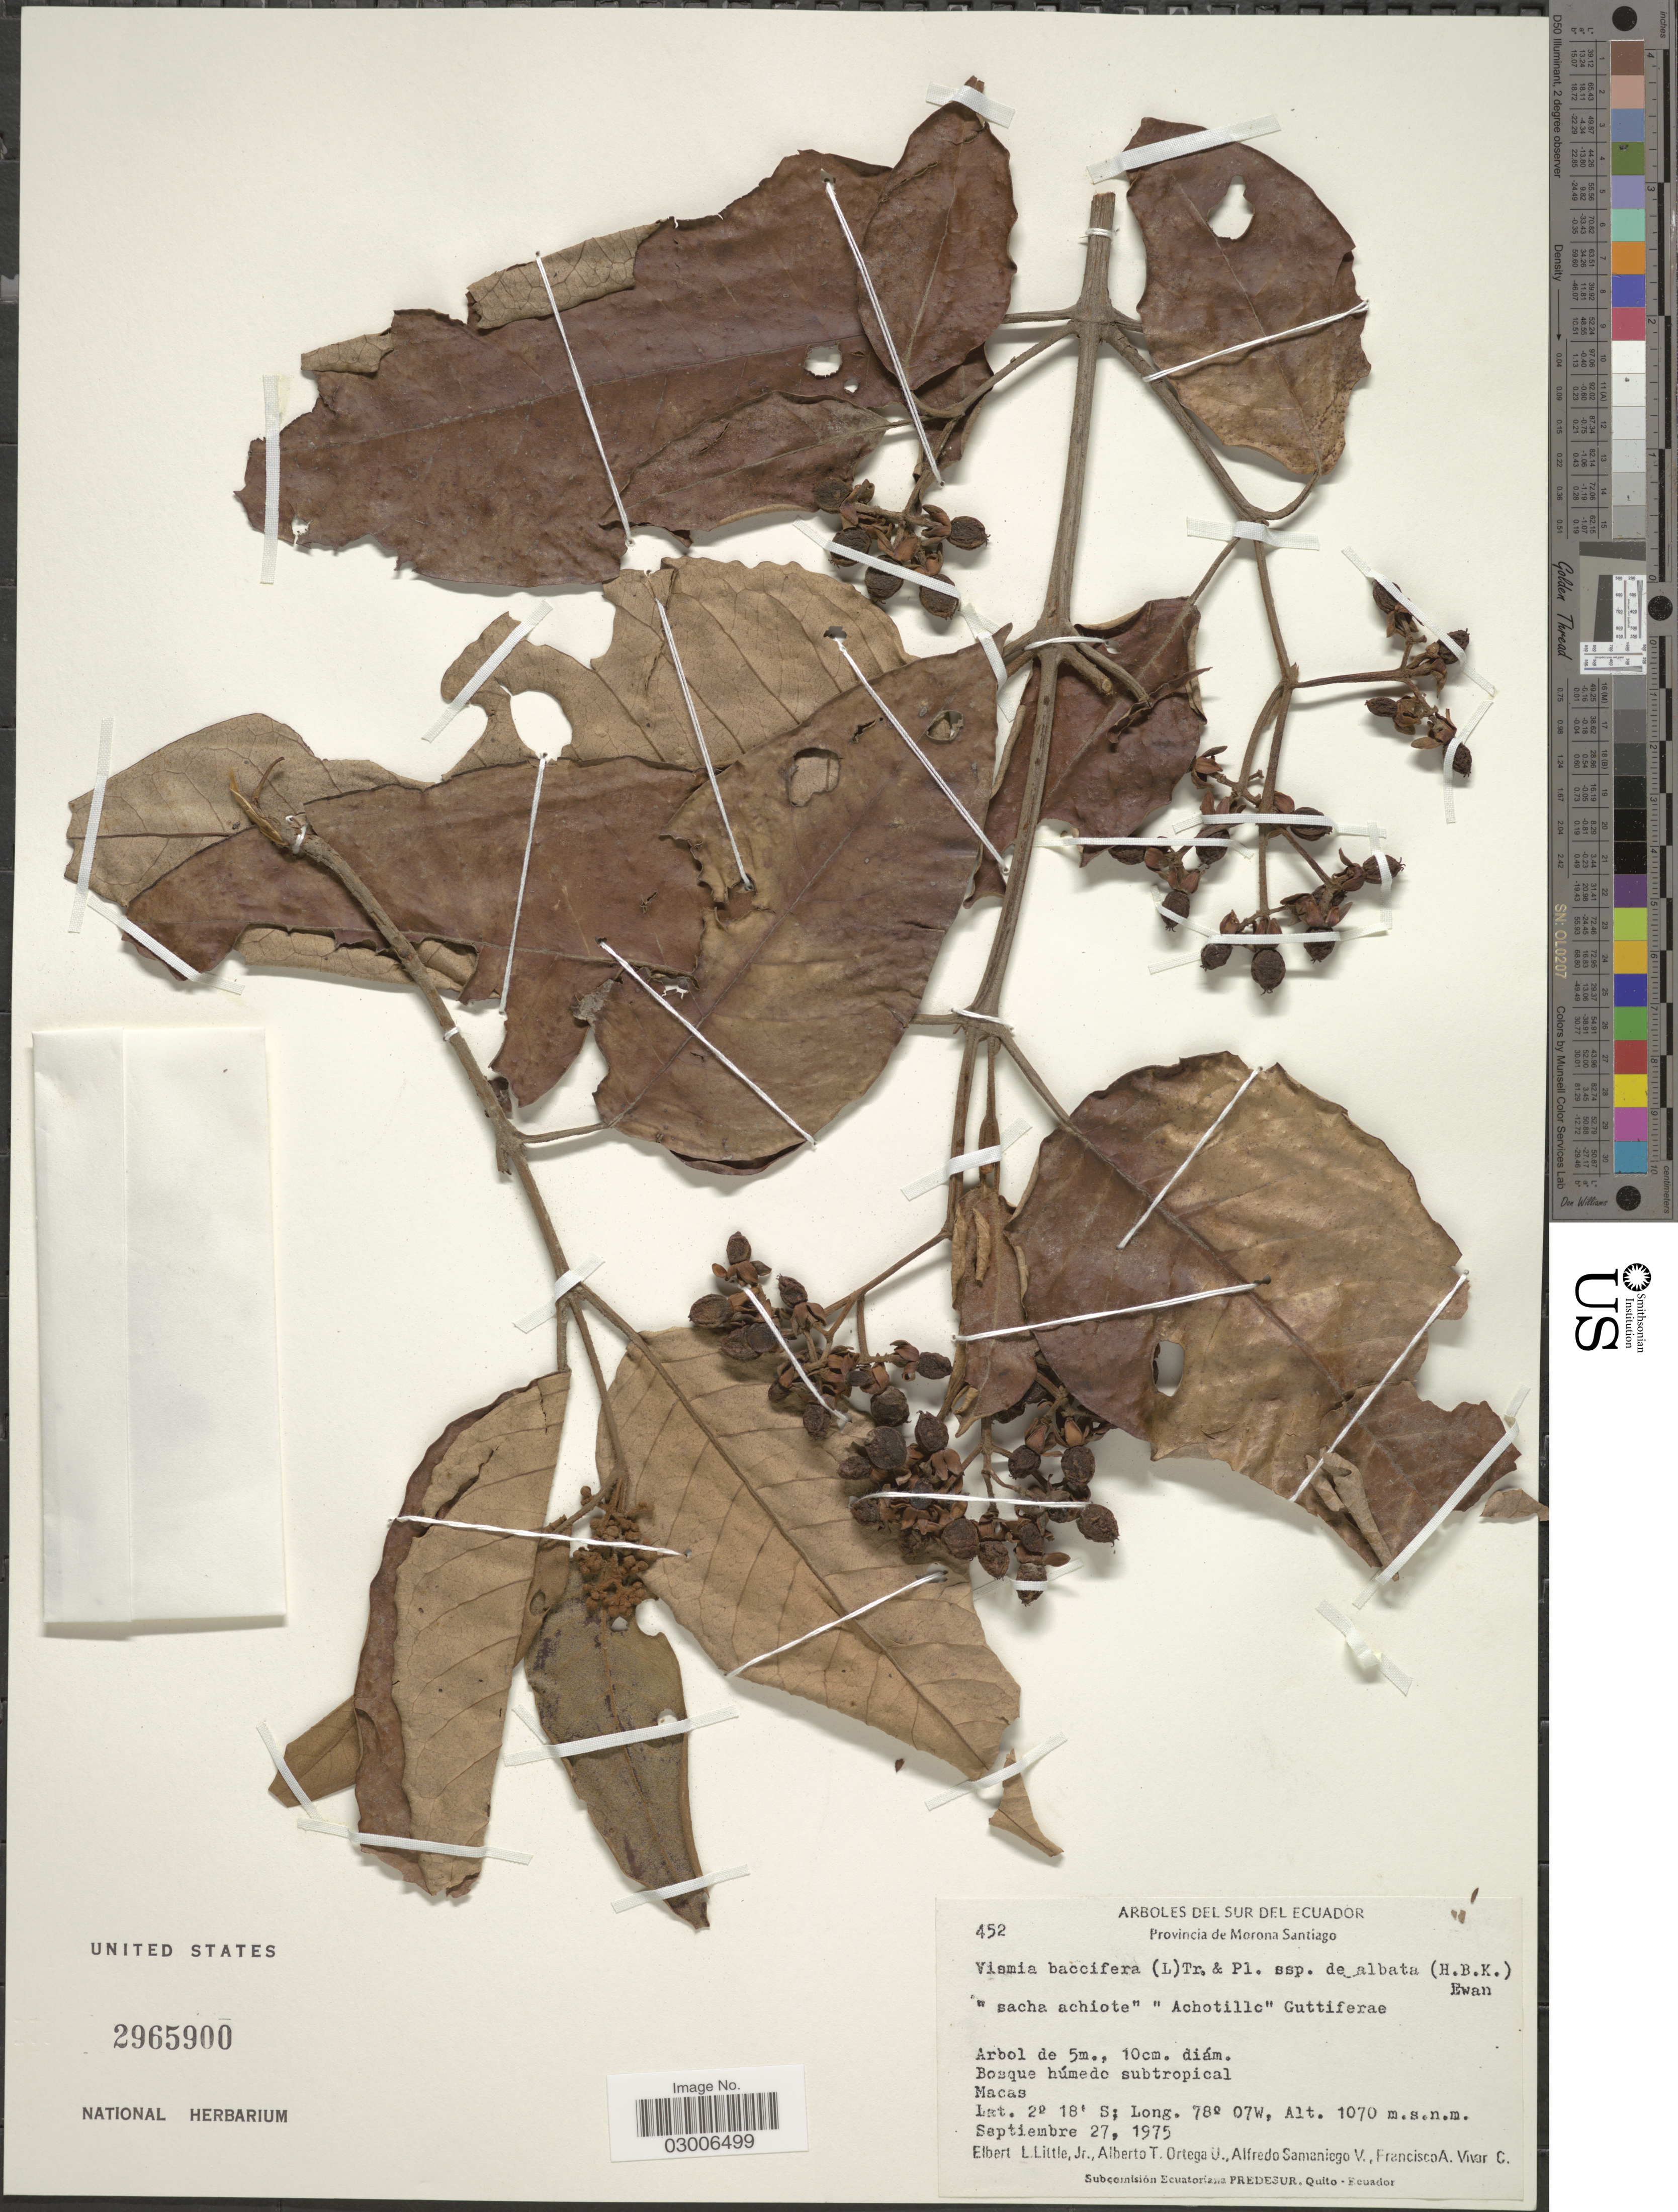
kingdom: Plantae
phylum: Tracheophyta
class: Magnoliopsida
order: Malpighiales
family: Hypericaceae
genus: Vismia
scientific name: Vismia baccifera subsp. dealbata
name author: (Kunth) Ewan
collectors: E. L. Little, A. T. Ortega U., A. V. Samaniego & F. A. Vivar C.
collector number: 452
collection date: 1975-09-27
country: Ecuador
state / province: Morona-Santiago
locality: Macas.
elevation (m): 1070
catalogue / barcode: US 2965900